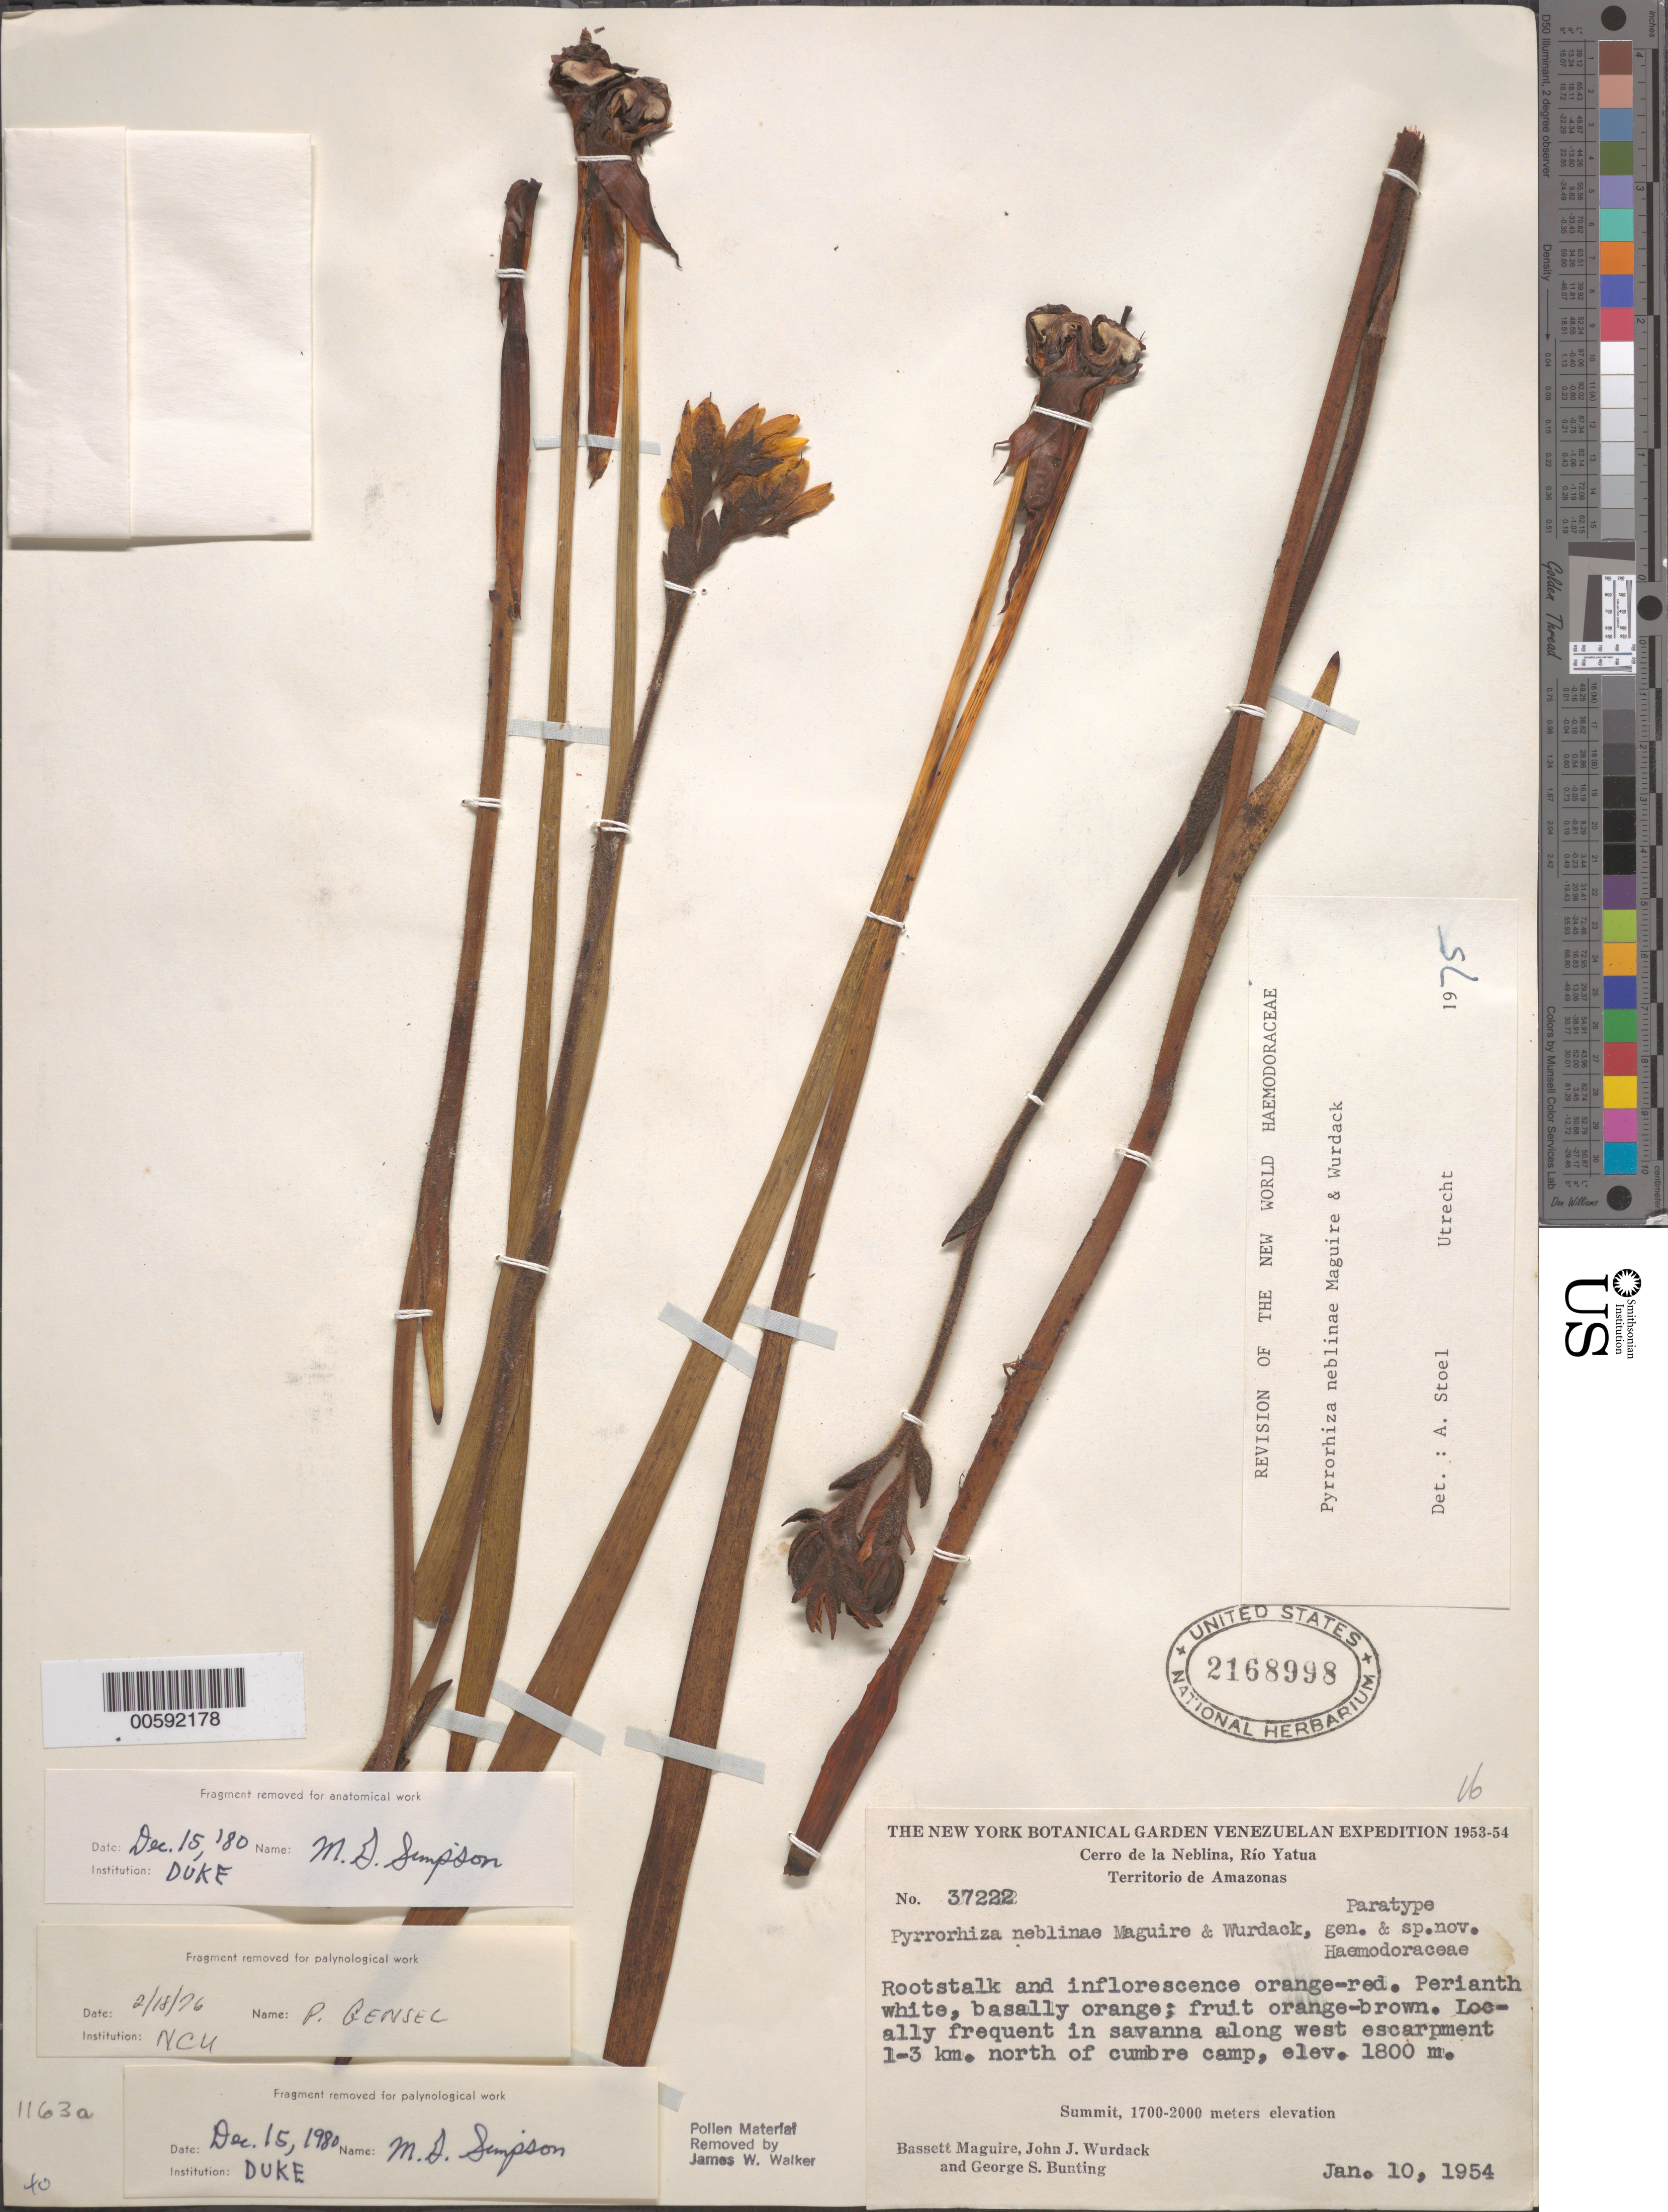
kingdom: Plantae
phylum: Tracheophyta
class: Liliopsida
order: Commelinales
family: Haemodoraceae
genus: Pyrrorhiza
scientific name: Pyrrorhiza neblinae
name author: Maguire & Wurdack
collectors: B. Maguire, J. J. Wurdack & G. S. Bunting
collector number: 37222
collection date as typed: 10 Jan 1954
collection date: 1954-01-10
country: Venezuela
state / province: Amazonas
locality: Cerro de la Neblina, Rio Yatua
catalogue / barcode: US 2168998